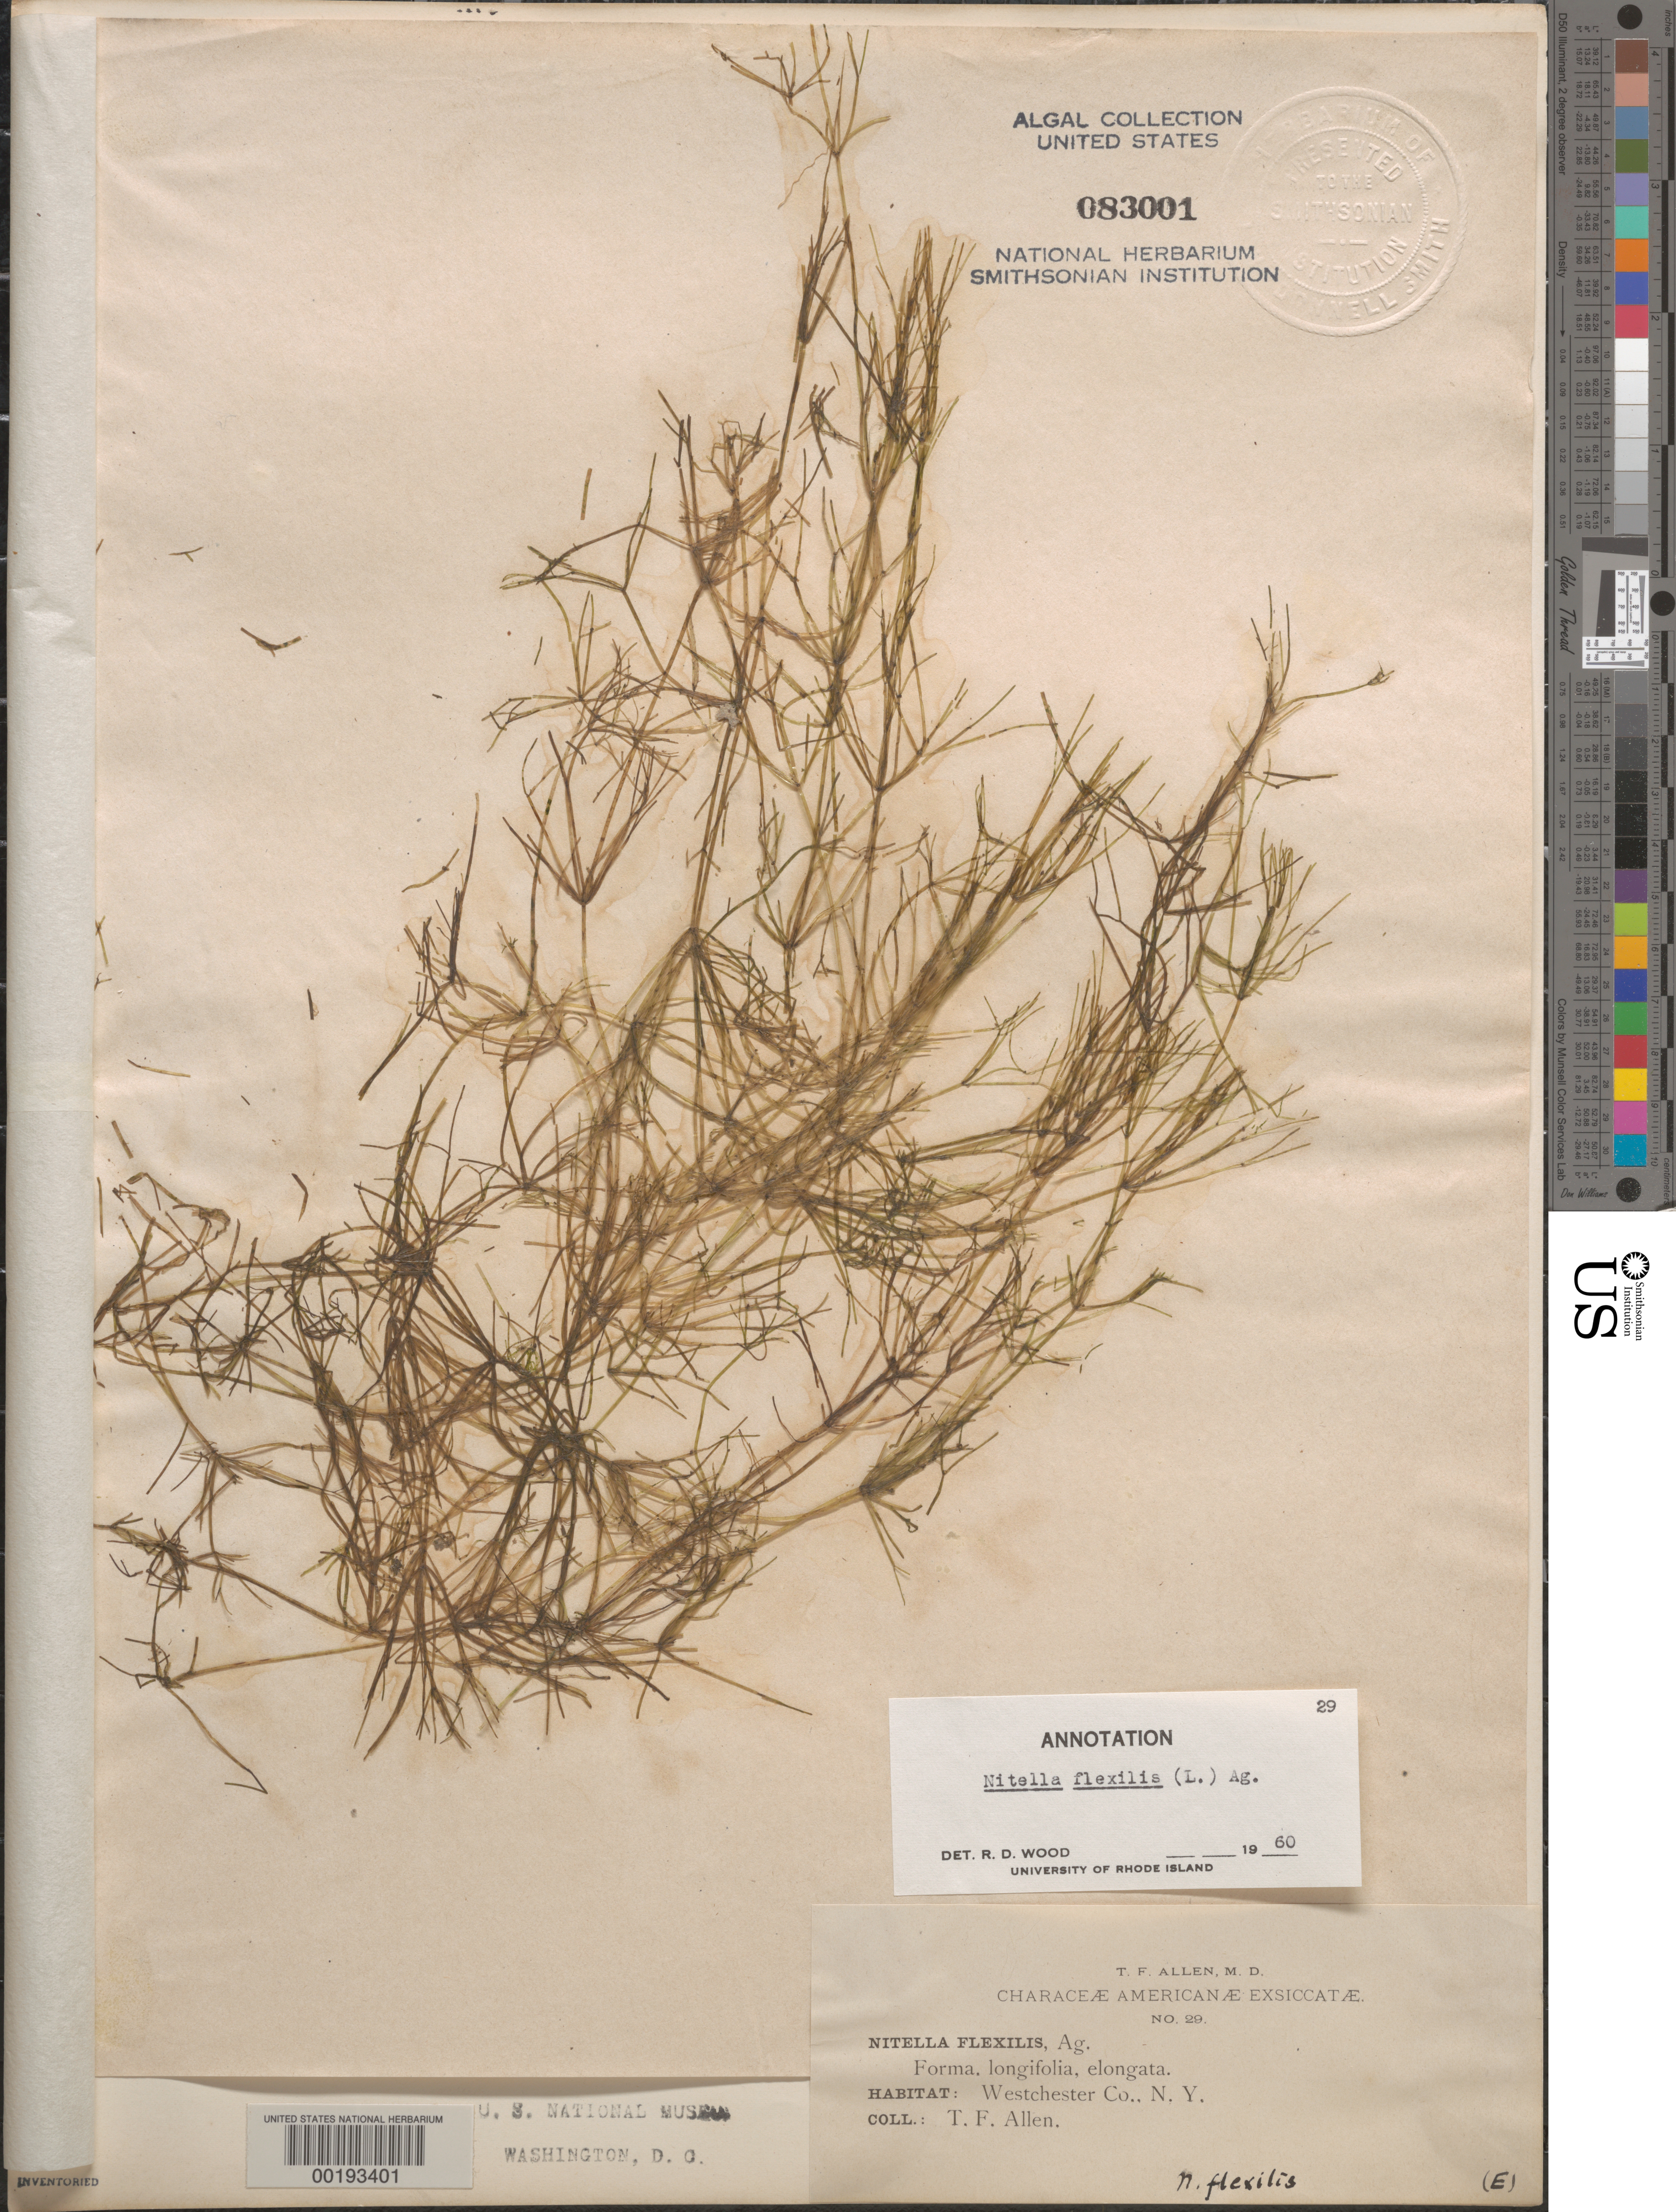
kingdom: Plantae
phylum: Charophyta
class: Charophyceae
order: Charales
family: Characeae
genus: Nitella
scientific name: Nitella flexilis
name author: (L.) C. Agardh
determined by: Wood, R. D.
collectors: T. F. Allen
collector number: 29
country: United States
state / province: New York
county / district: Westchester County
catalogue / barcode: US 83001